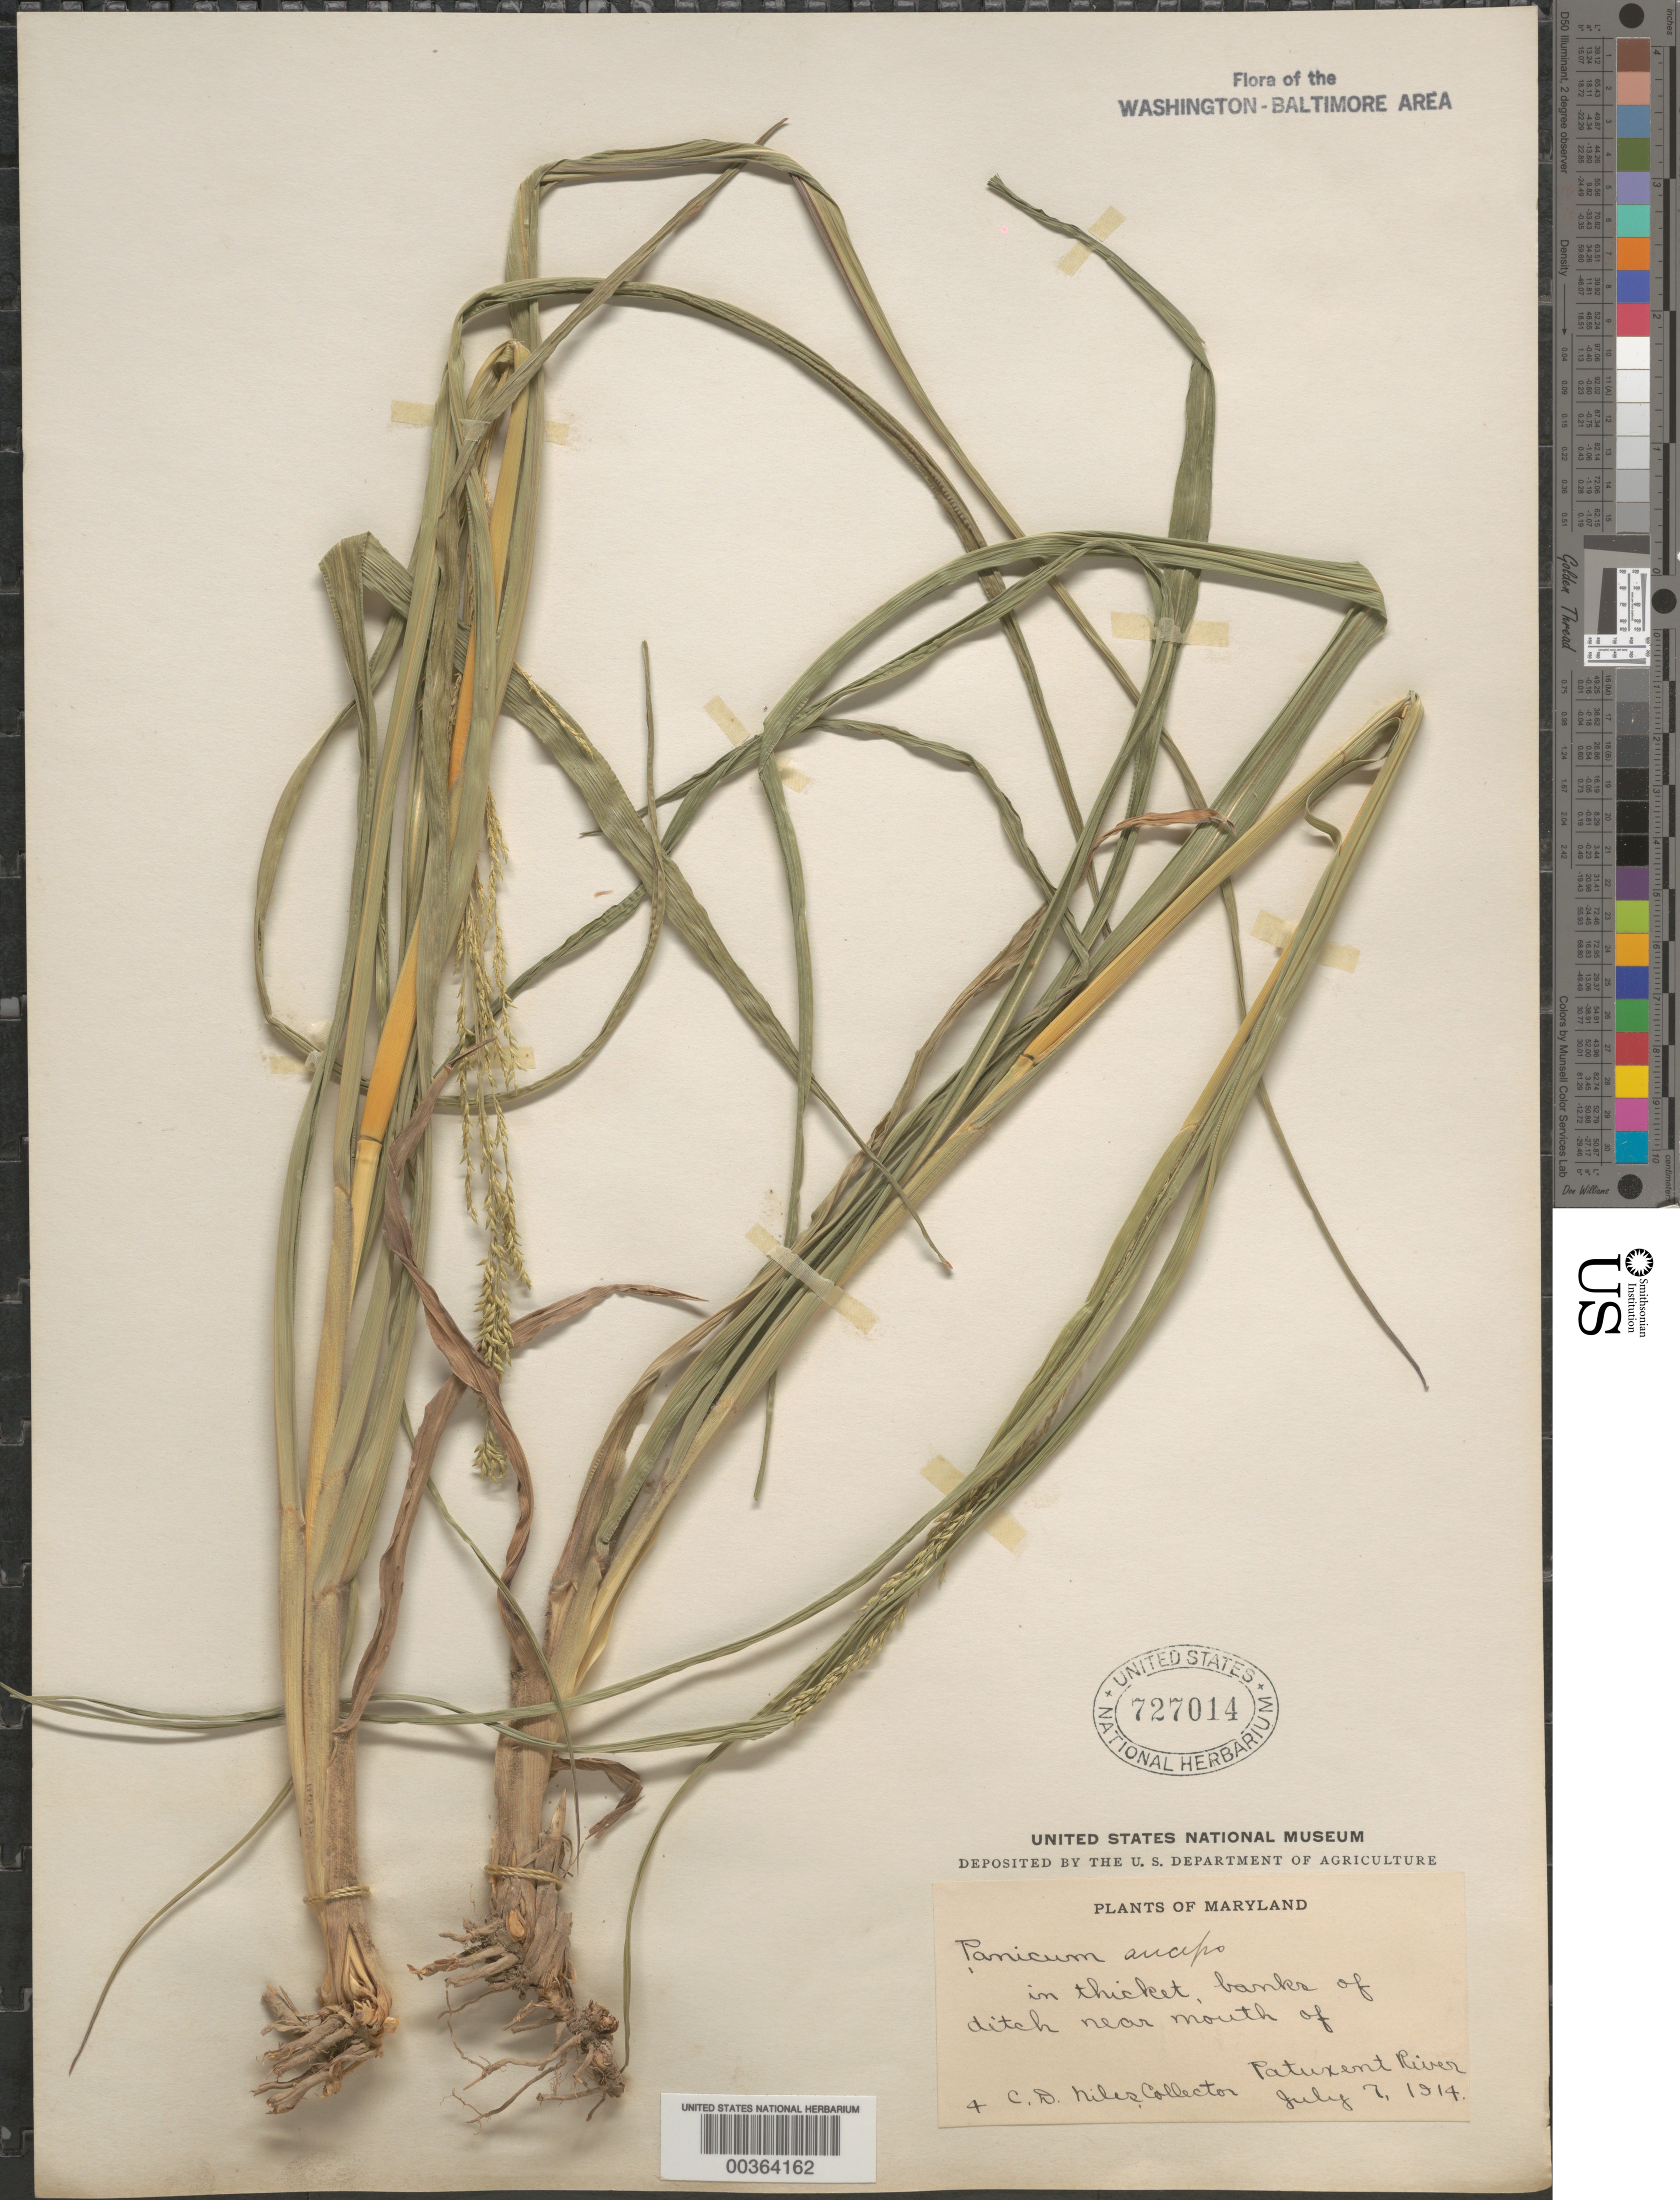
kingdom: Plantae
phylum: Tracheophyta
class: Liliopsida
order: Poales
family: Poaceae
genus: Coleataenia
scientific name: Coleataenia anceps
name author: (Michx.) Soreng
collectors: C. Niles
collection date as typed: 07 Jul 1914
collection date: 1914-07-07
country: United States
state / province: Maryland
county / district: Calvert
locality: Mouth of Patuxent River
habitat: In thicket, banks of ditch near mouth of river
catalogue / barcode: US 727014